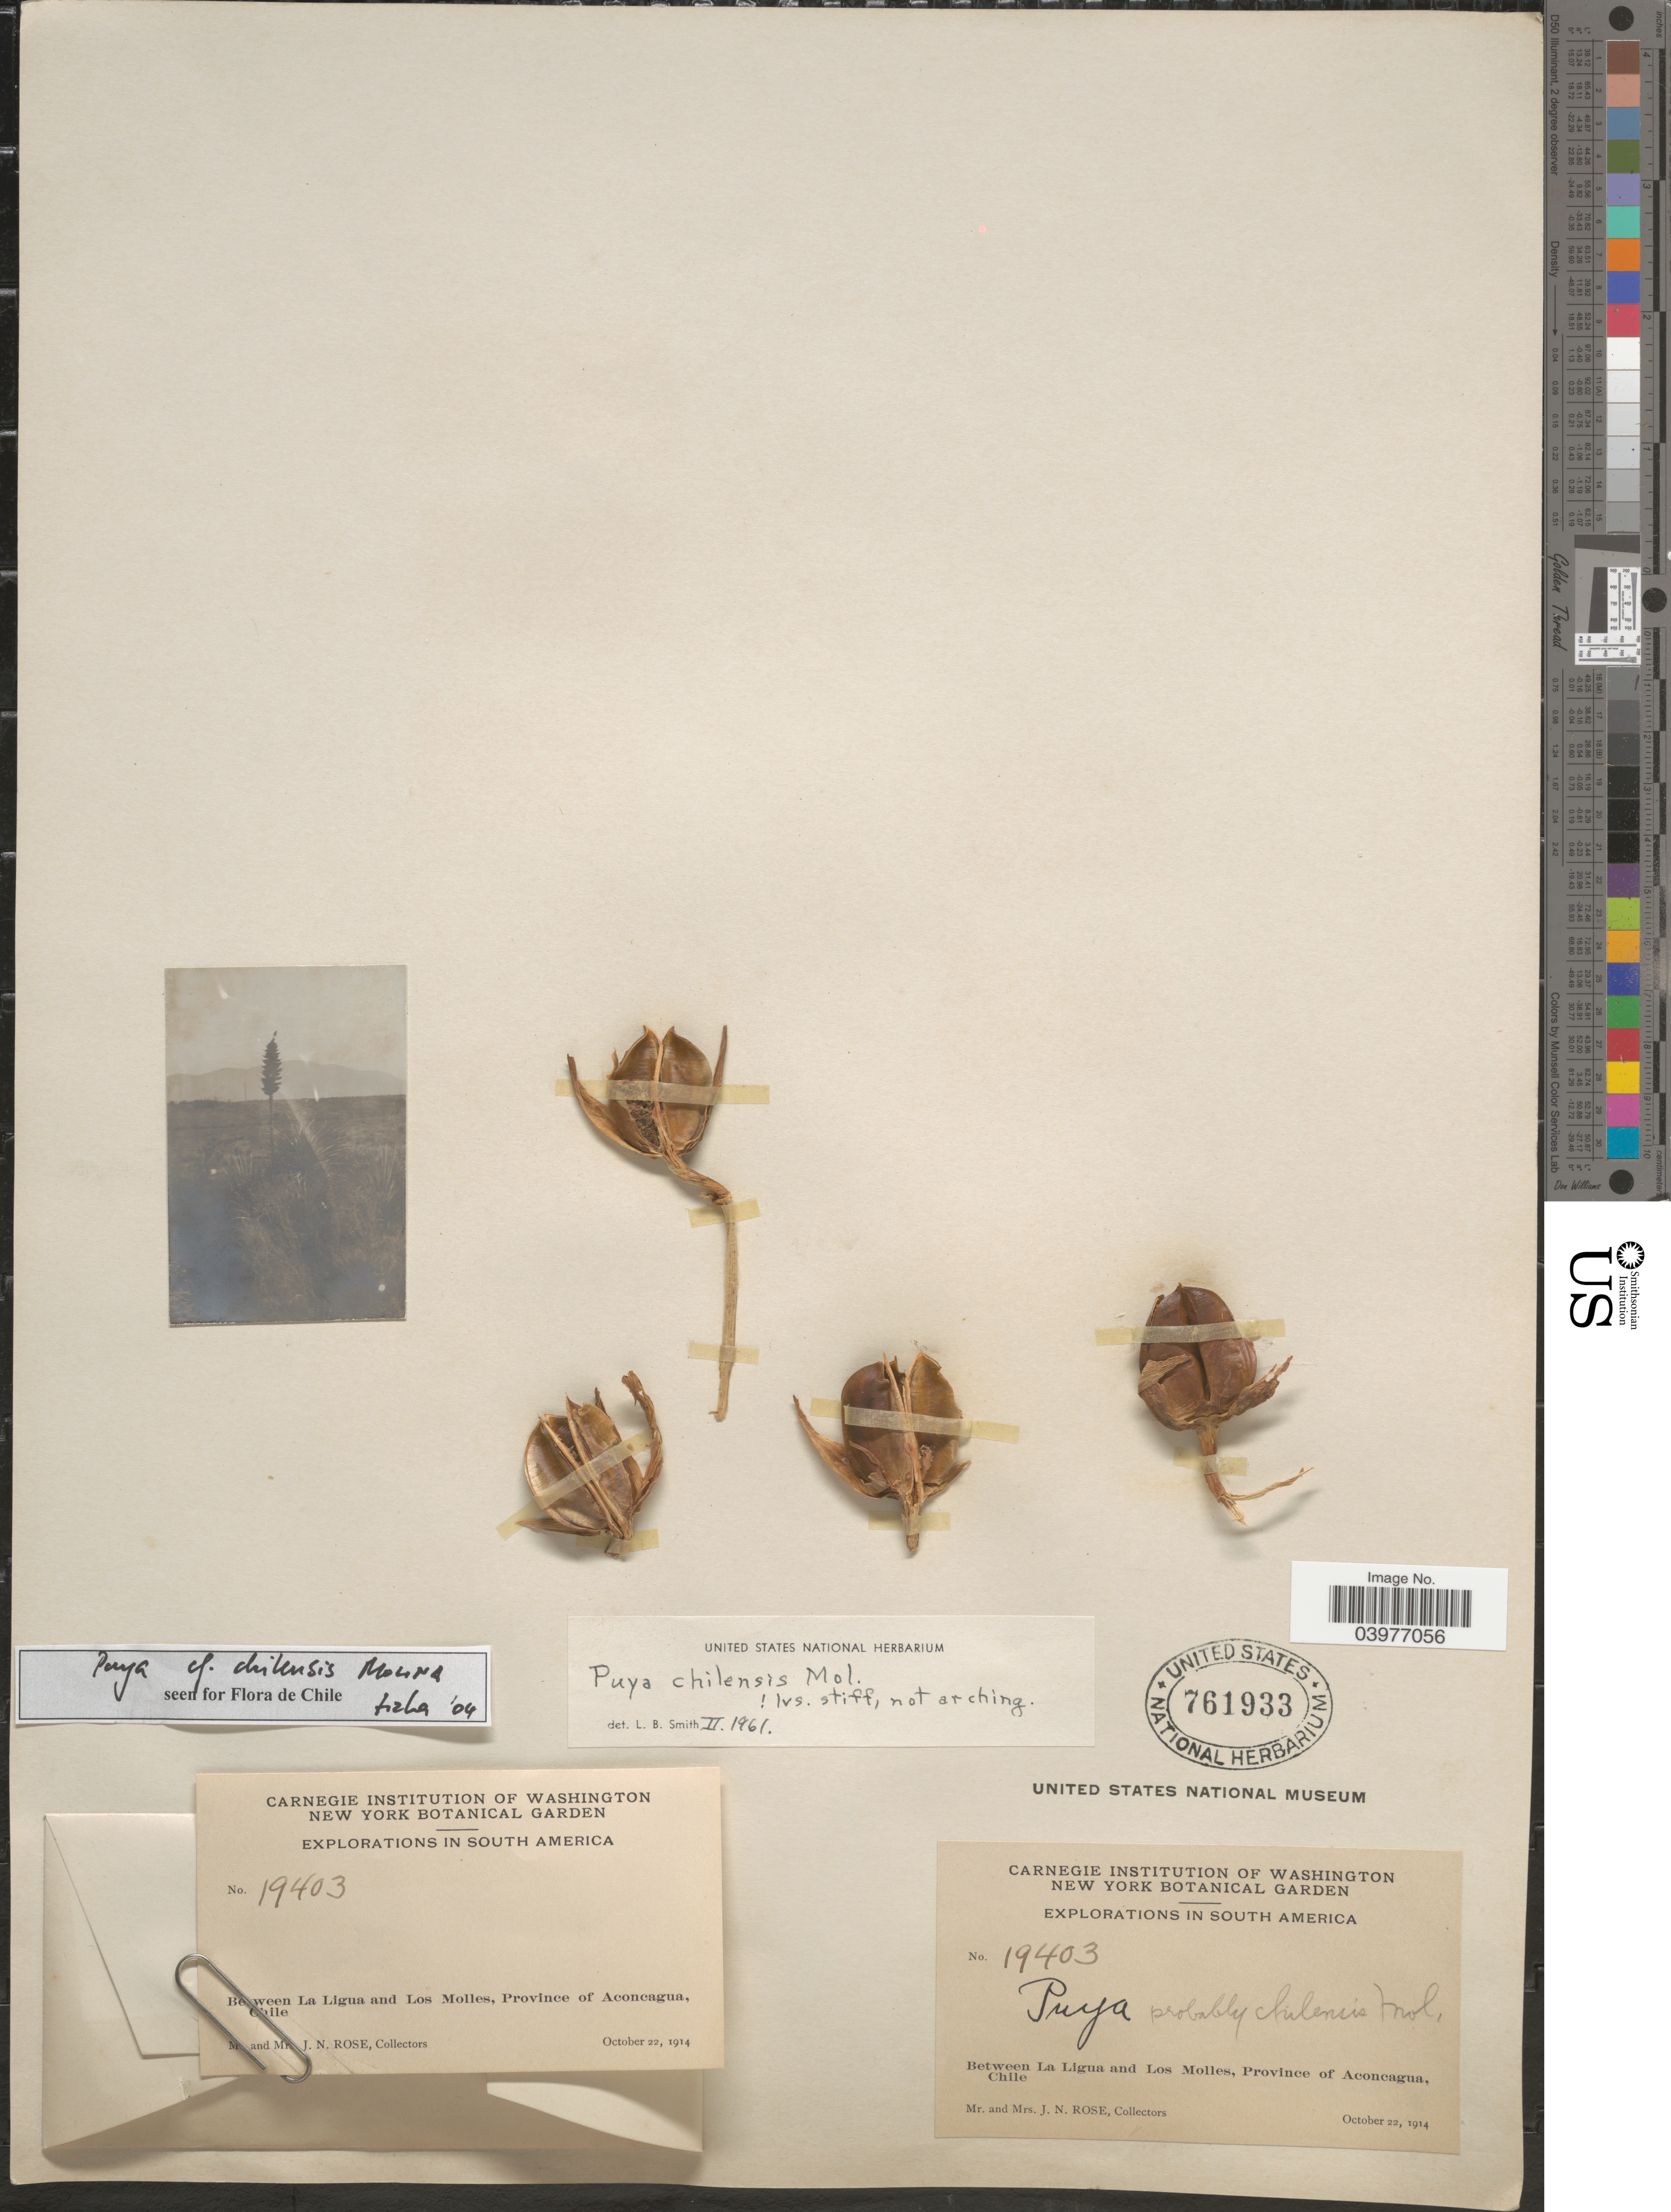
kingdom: Plantae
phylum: Tracheophyta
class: Liliopsida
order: Poales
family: Bromeliaceae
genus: Puya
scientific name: Puya chilensis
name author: Molina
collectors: J. N. Rose & L. B. Rose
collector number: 19403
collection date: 1914-10-22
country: Chile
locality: Between La Ligua and Los Molles, Province of Aconcagua.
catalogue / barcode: US 761933